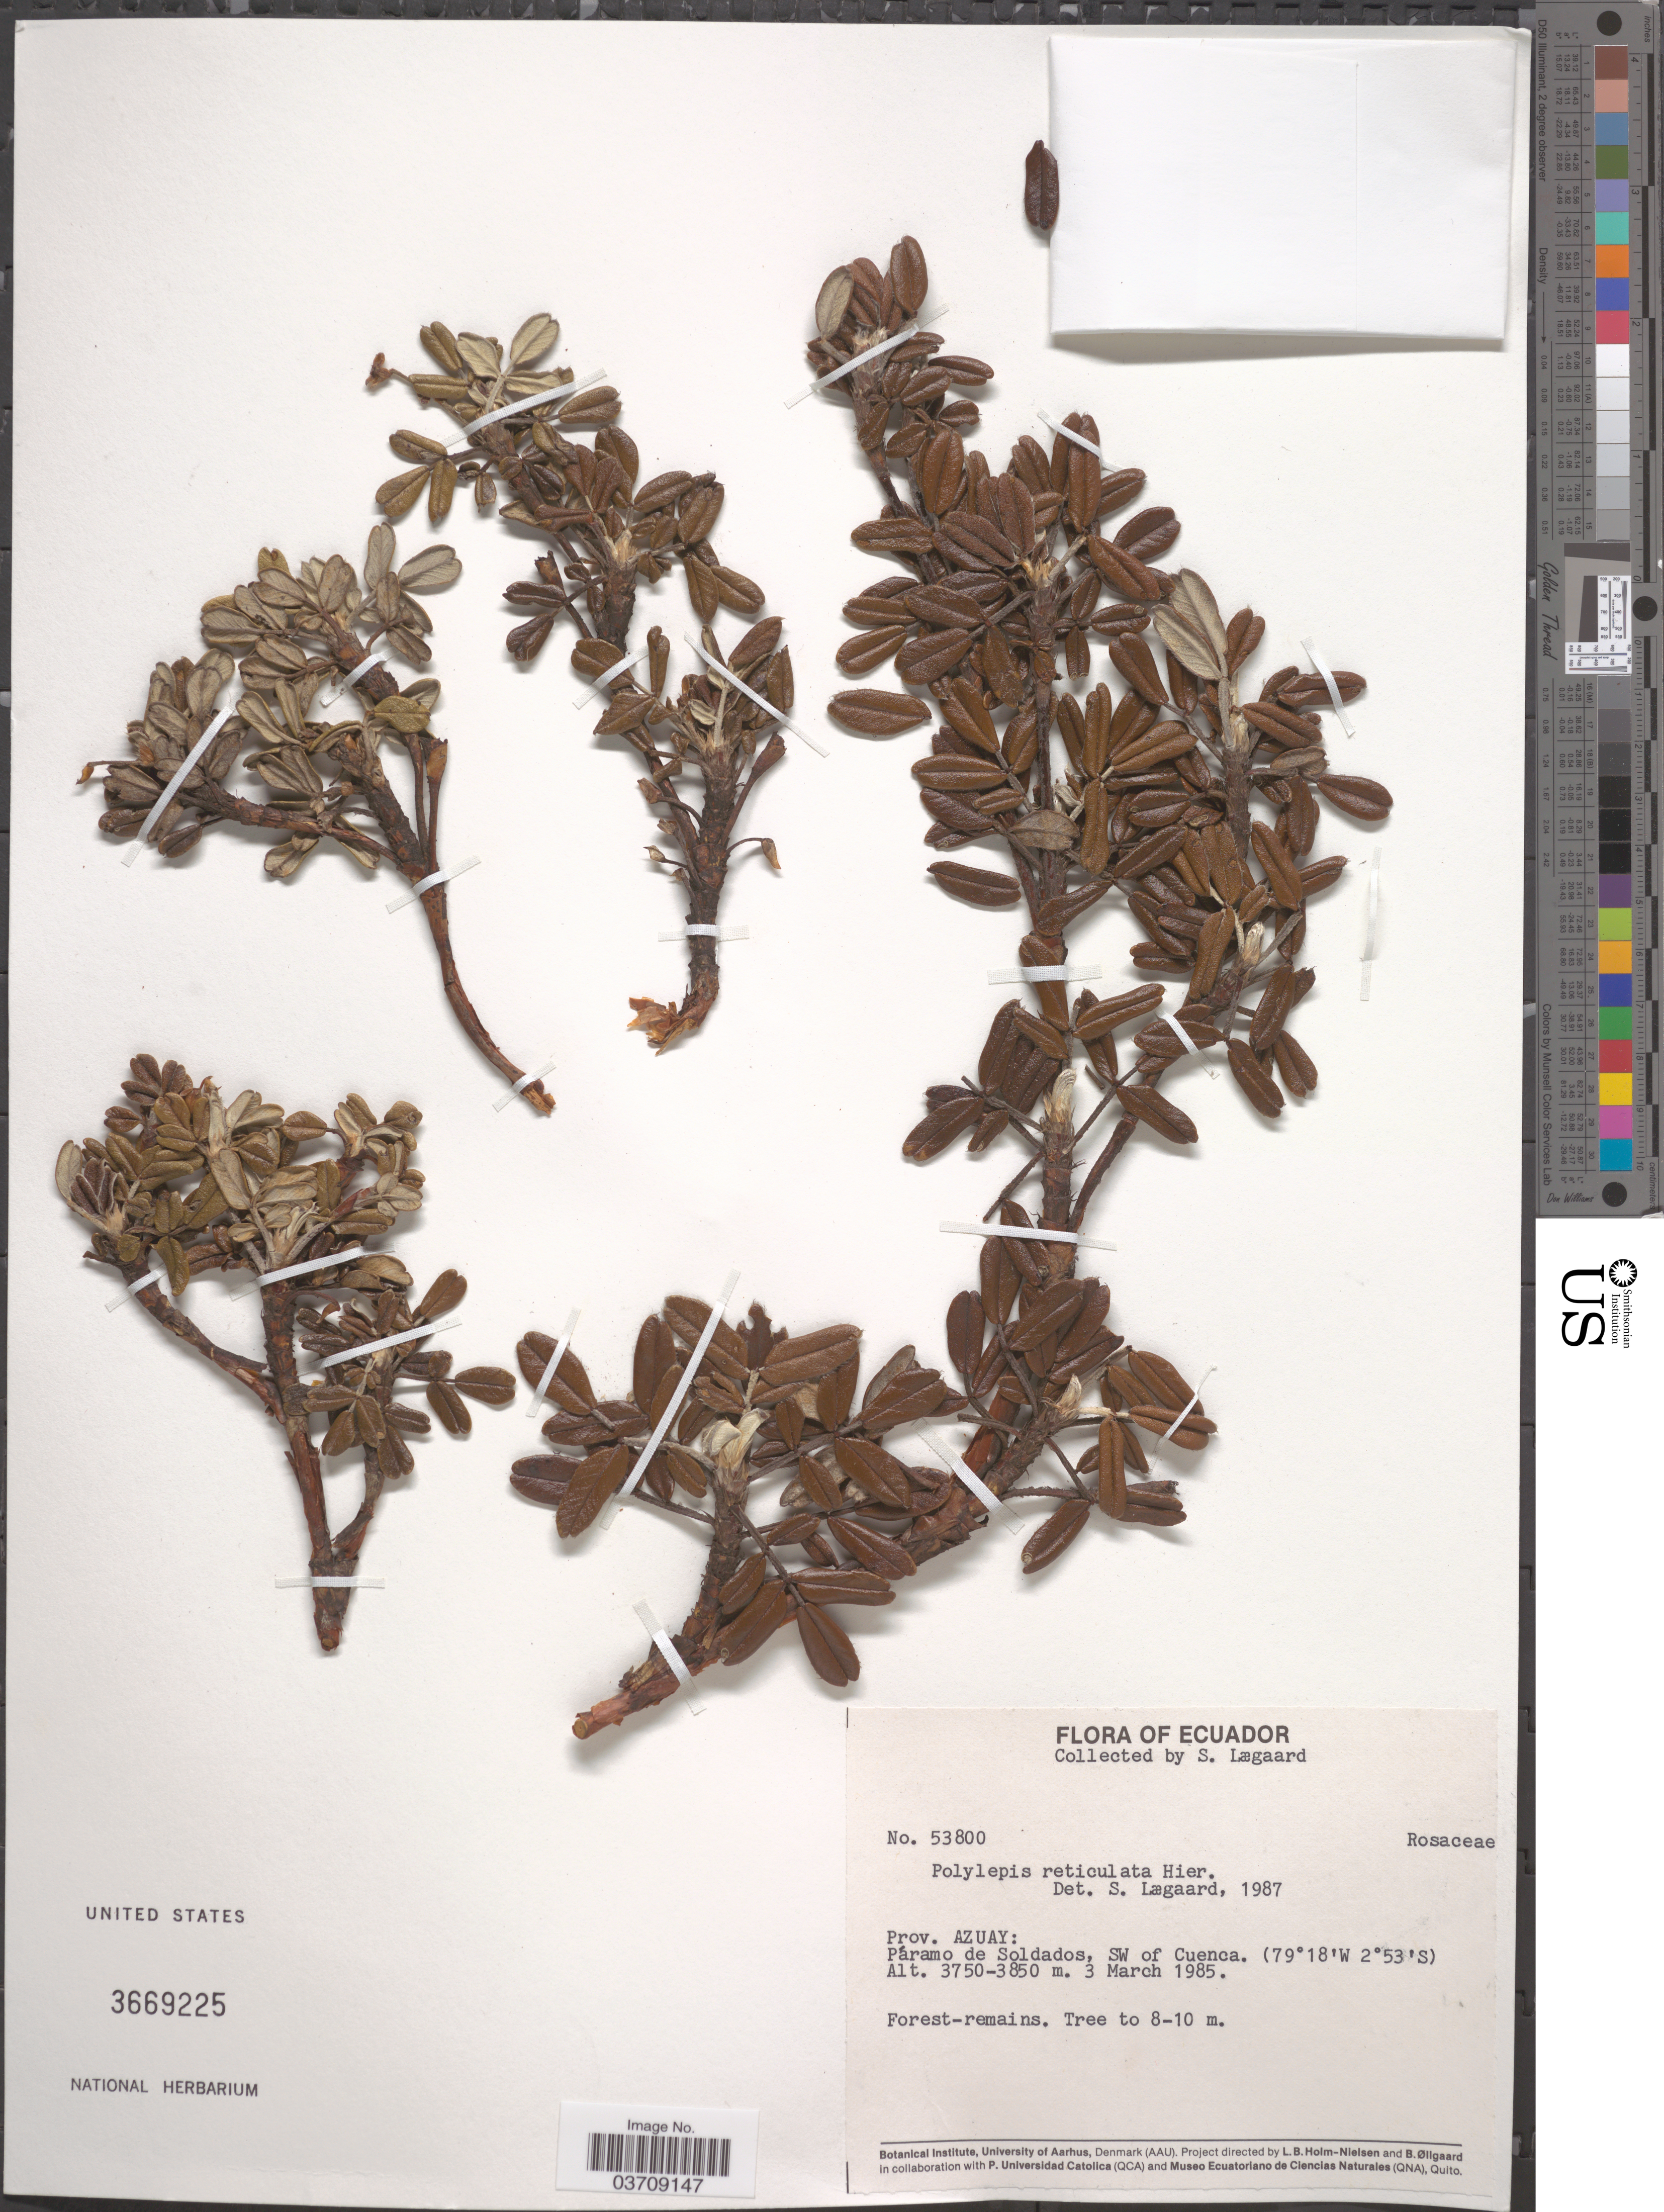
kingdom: Plantae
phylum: Tracheophyta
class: Magnoliopsida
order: Rosales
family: Rosaceae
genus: Polylepis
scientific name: Polylepis reticulata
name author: Hieron.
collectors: S. Lægaard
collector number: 53800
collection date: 1985-03-03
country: Ecuador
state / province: Azuay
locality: Páramo de Soldados, SW of Cuenca.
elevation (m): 3750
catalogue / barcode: US 3669225